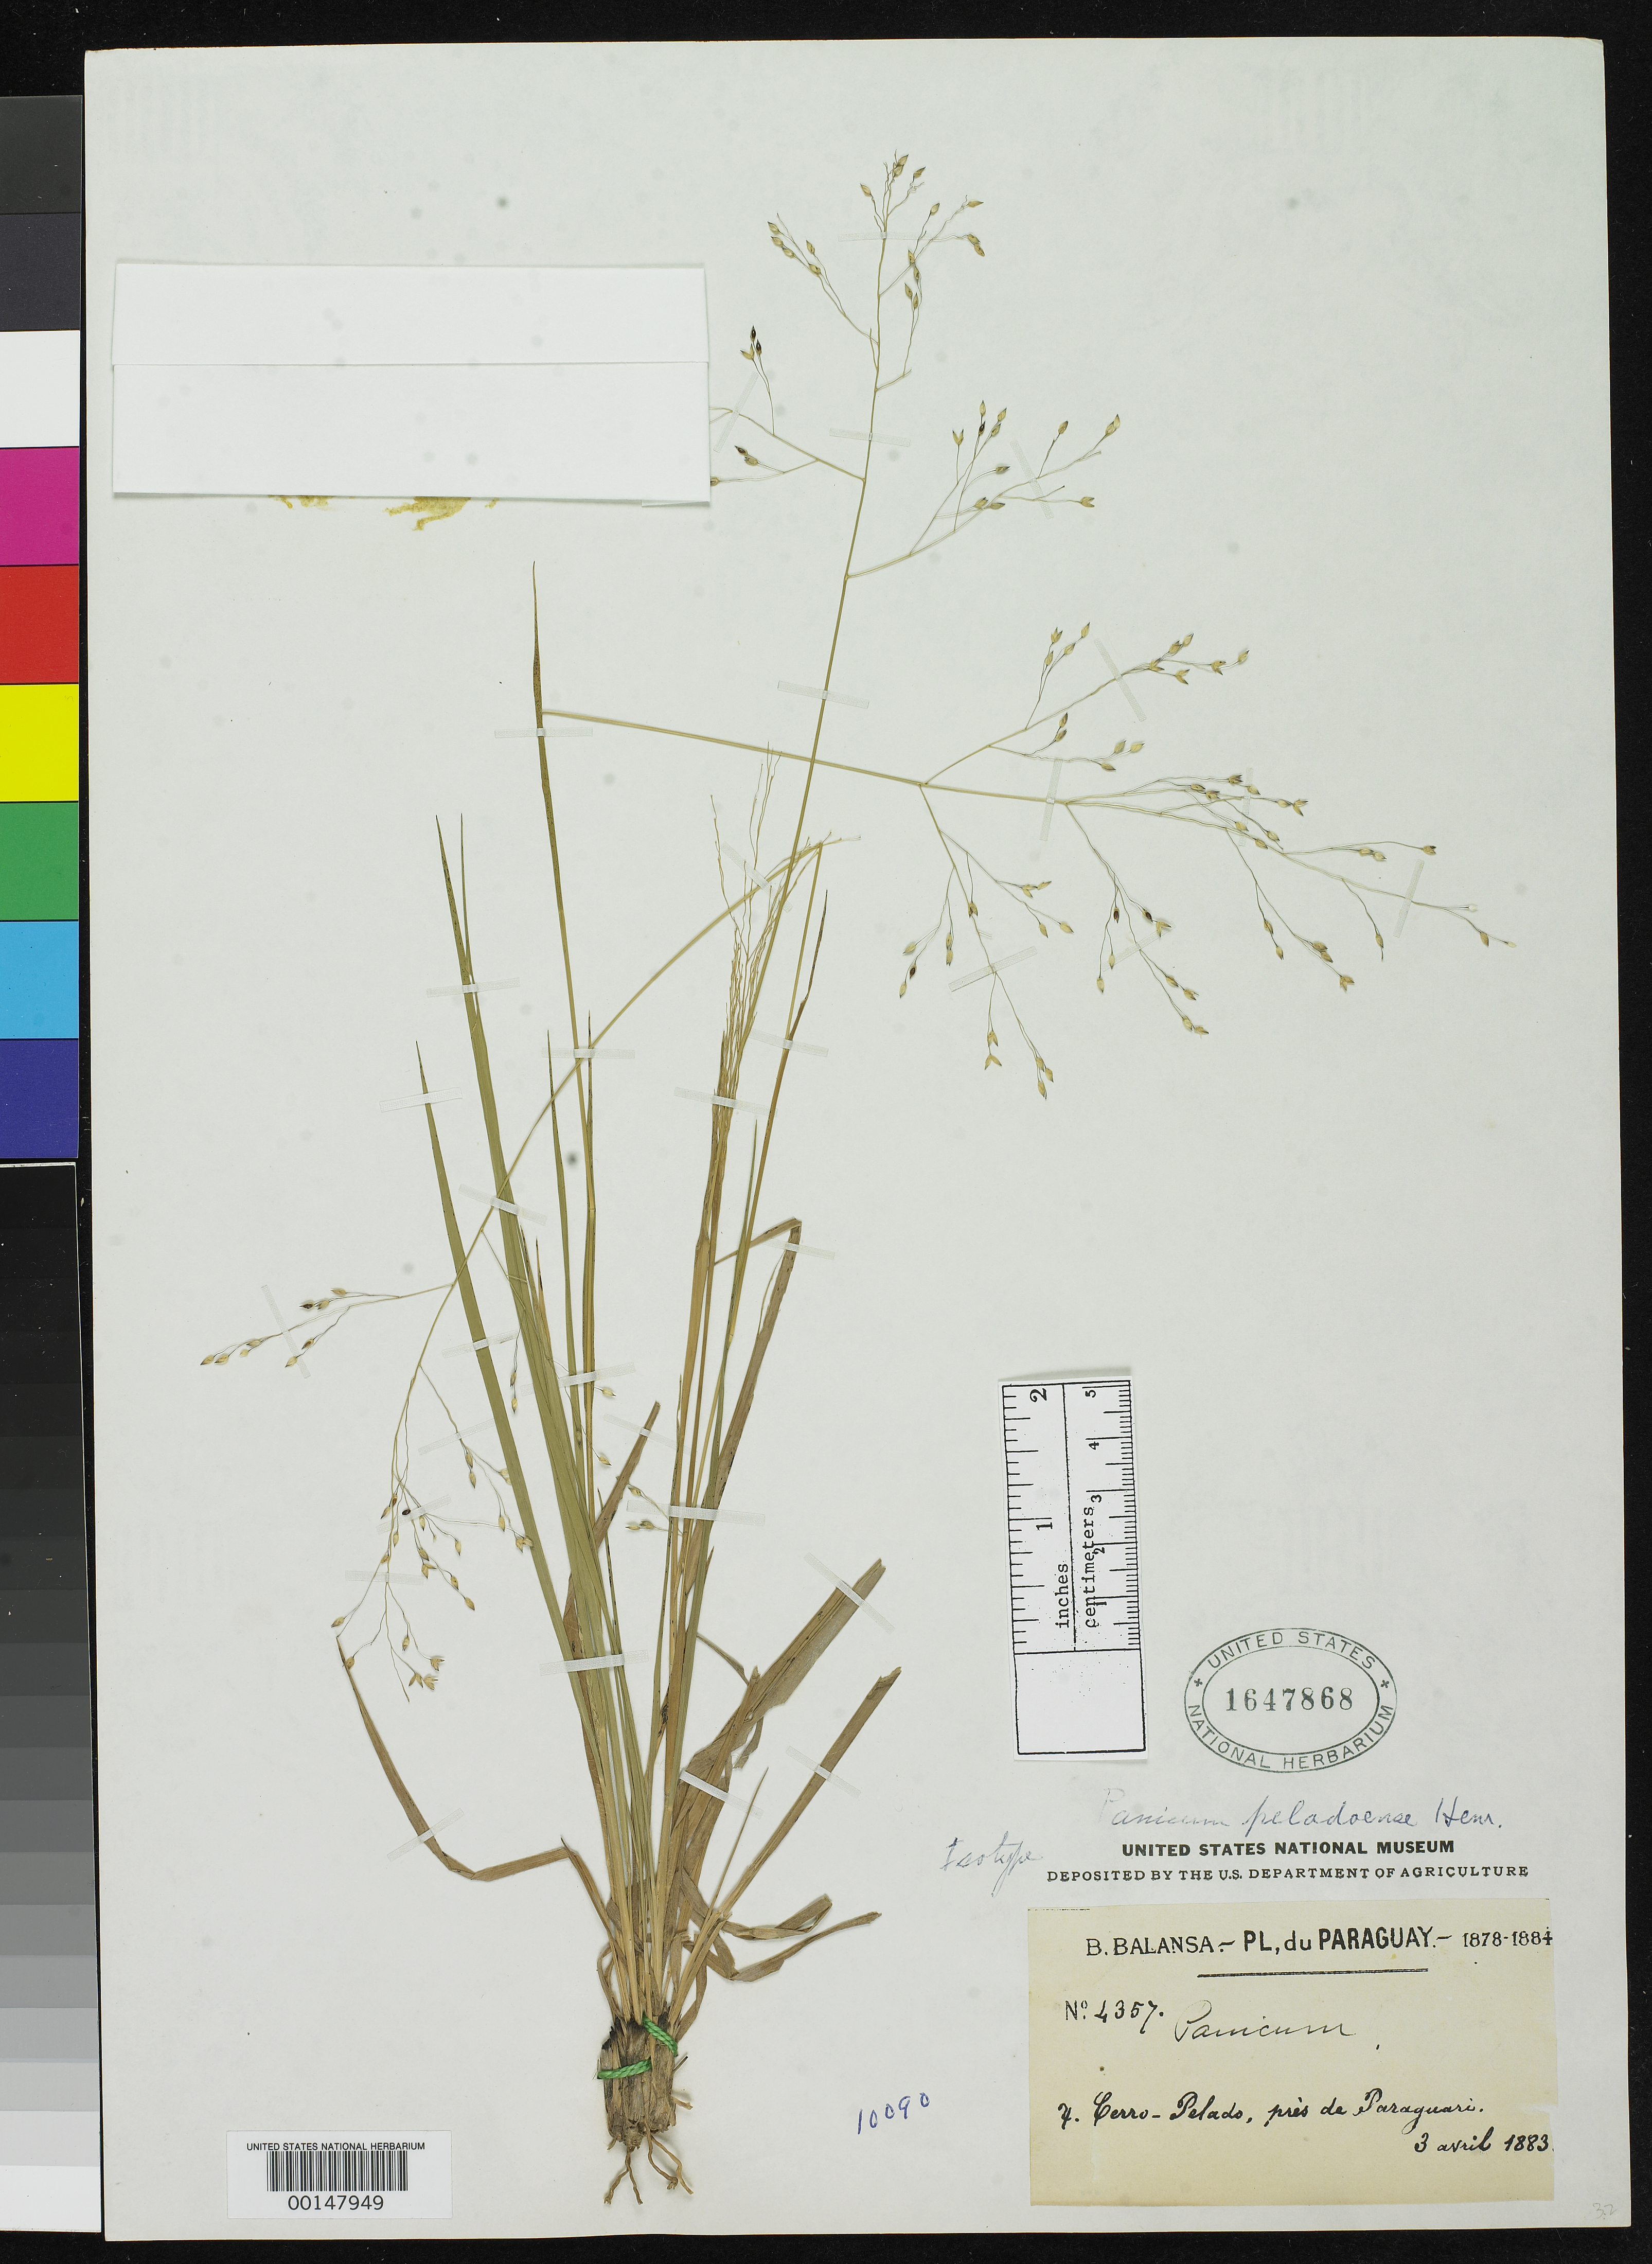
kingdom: Plantae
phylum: Tracheophyta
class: Liliopsida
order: Poales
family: Poaceae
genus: Panicum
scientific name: Panicum peladoense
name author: Henr.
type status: Isotype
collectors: B. Balansa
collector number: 4357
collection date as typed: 03 Apr 1883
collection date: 1883-04-03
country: Paraguay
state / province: Paraguarí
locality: Cerro Pelado near Paraguari.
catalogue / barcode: US 1647868